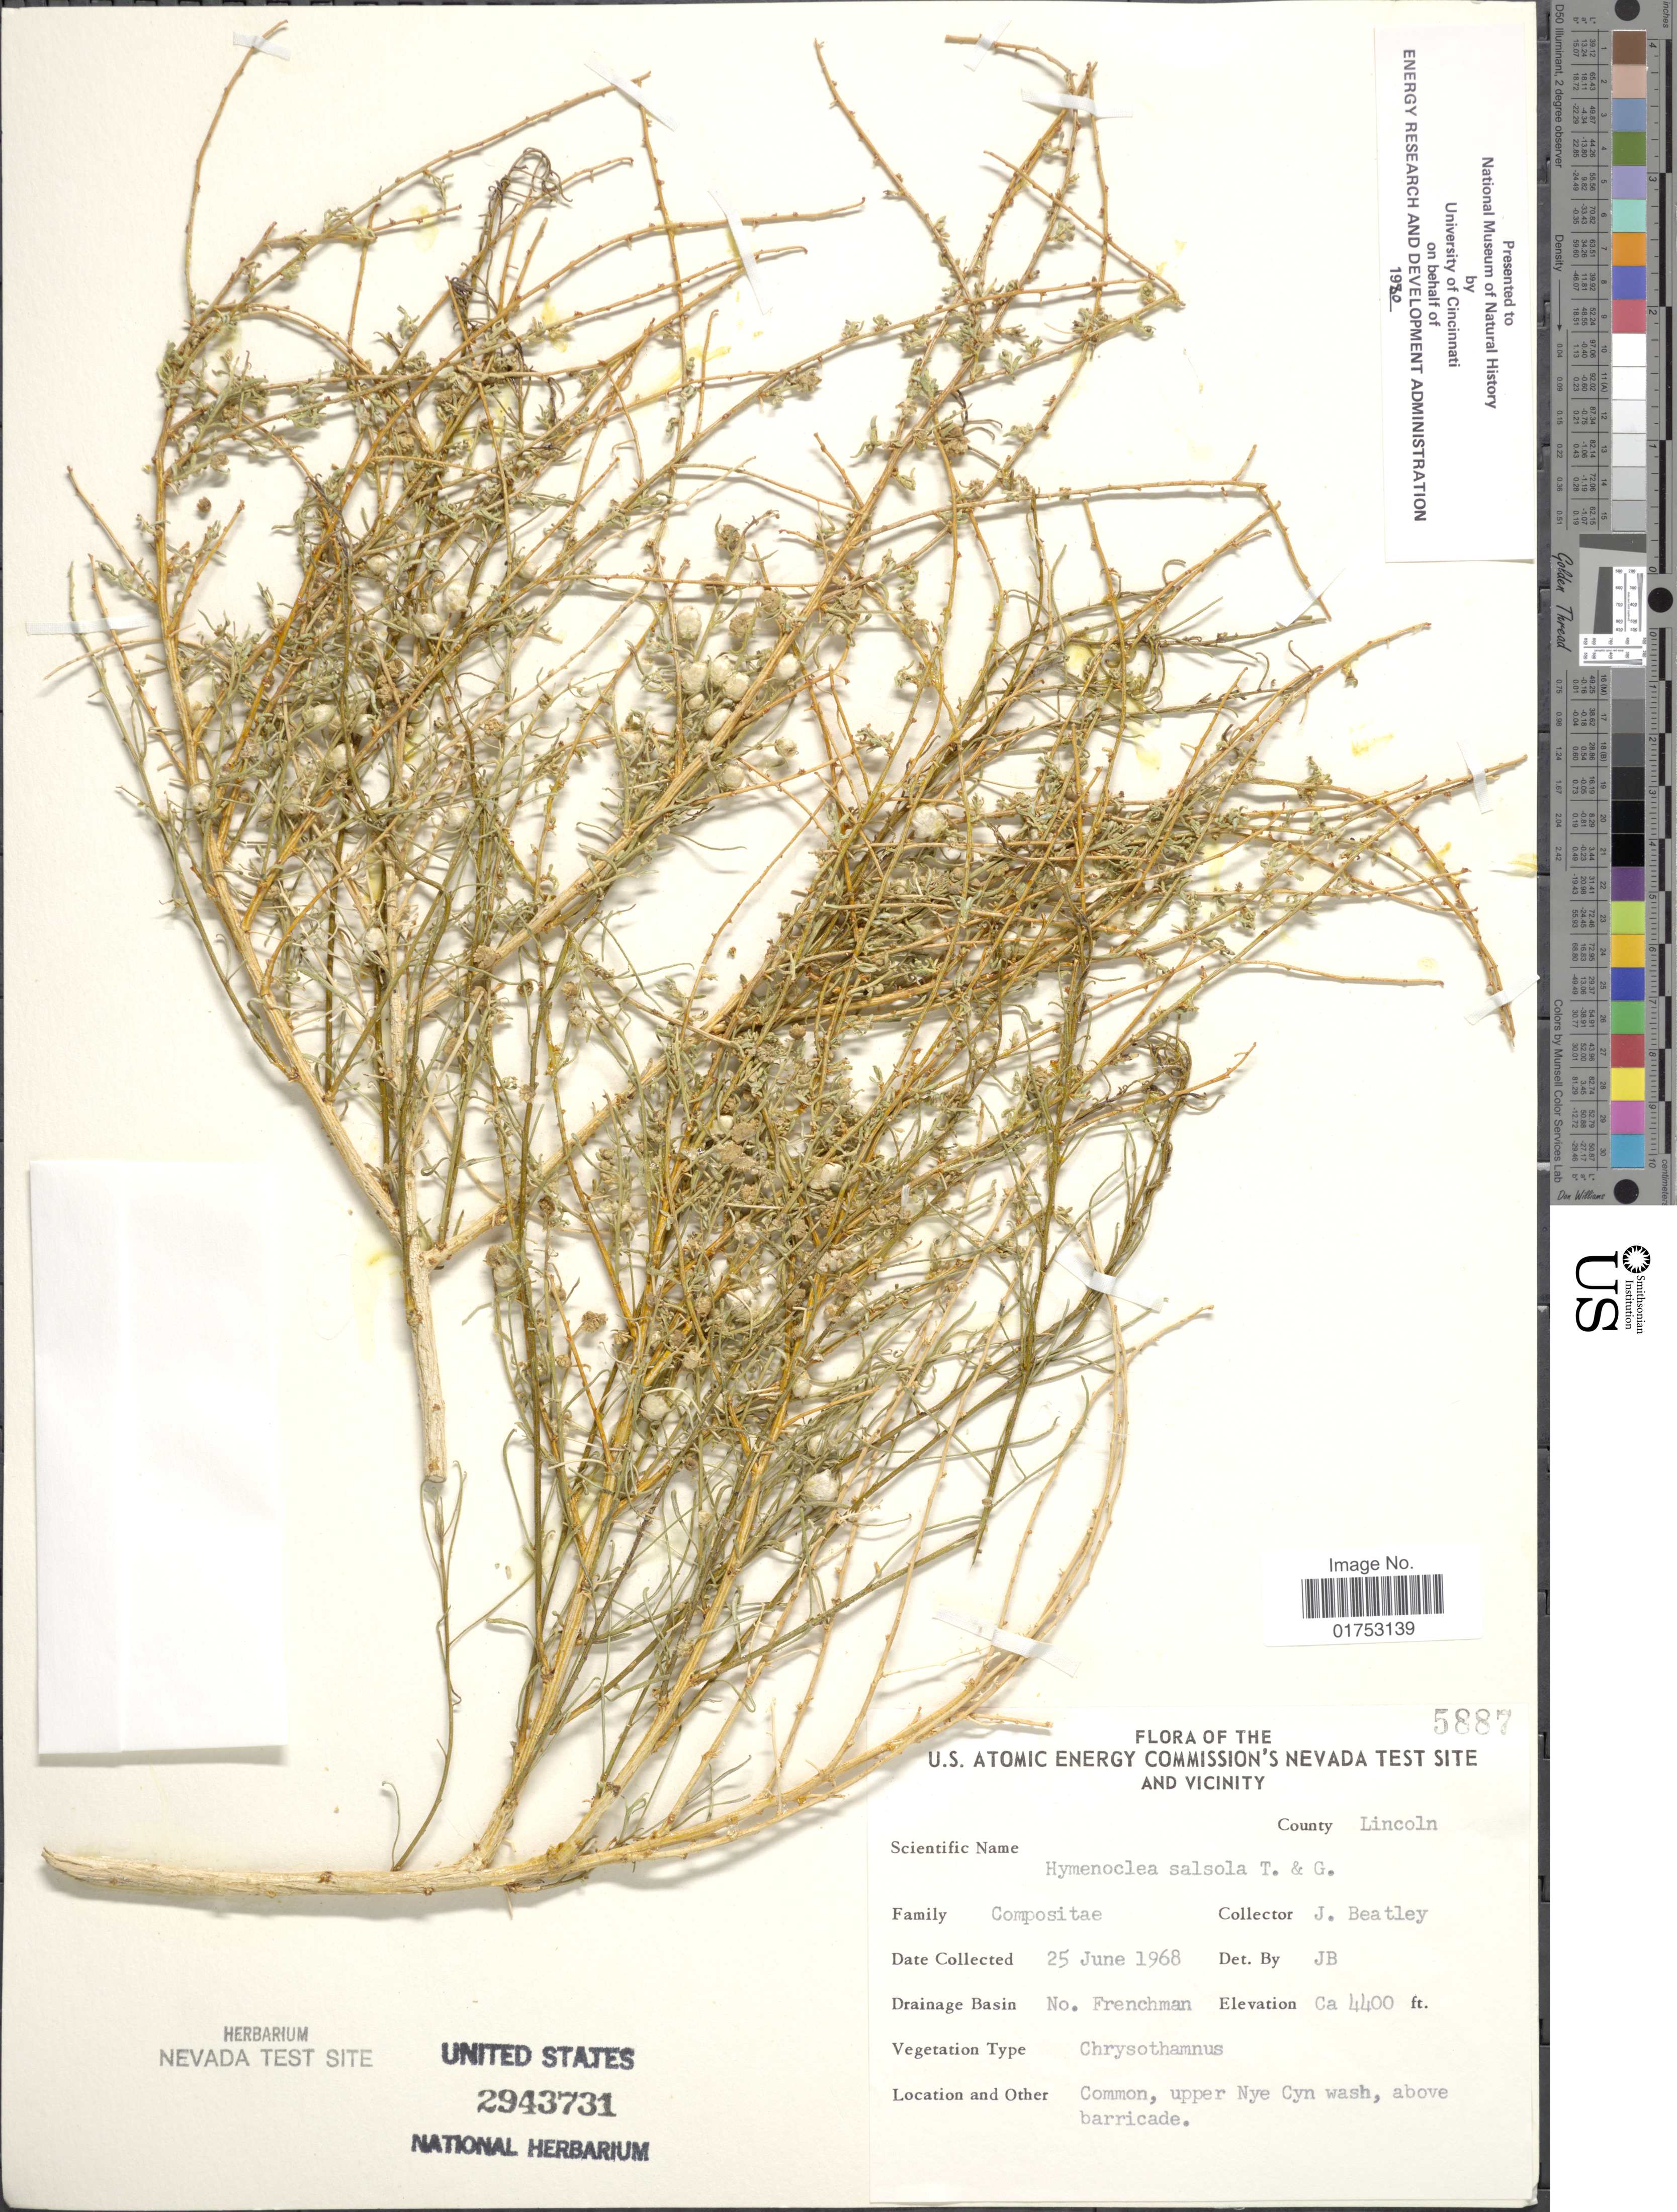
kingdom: Plantae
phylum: Tracheophyta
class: Magnoliopsida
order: Asterales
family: Asteraceae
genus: Hymenoclea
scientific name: Hymenoclea salsola var. fasciculata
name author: (A. Nelson) K.M. Peterson & W.W.Payne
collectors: J. C. Beatley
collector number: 5887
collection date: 1968-06-25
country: United States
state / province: Nevada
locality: U. S. Atomic Energy Commission's Nevada Test Site and Vicinity, County Lincoln, No. Frenchman, upper Nye Cyn wash, above barricade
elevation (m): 1341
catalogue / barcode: US 2943731